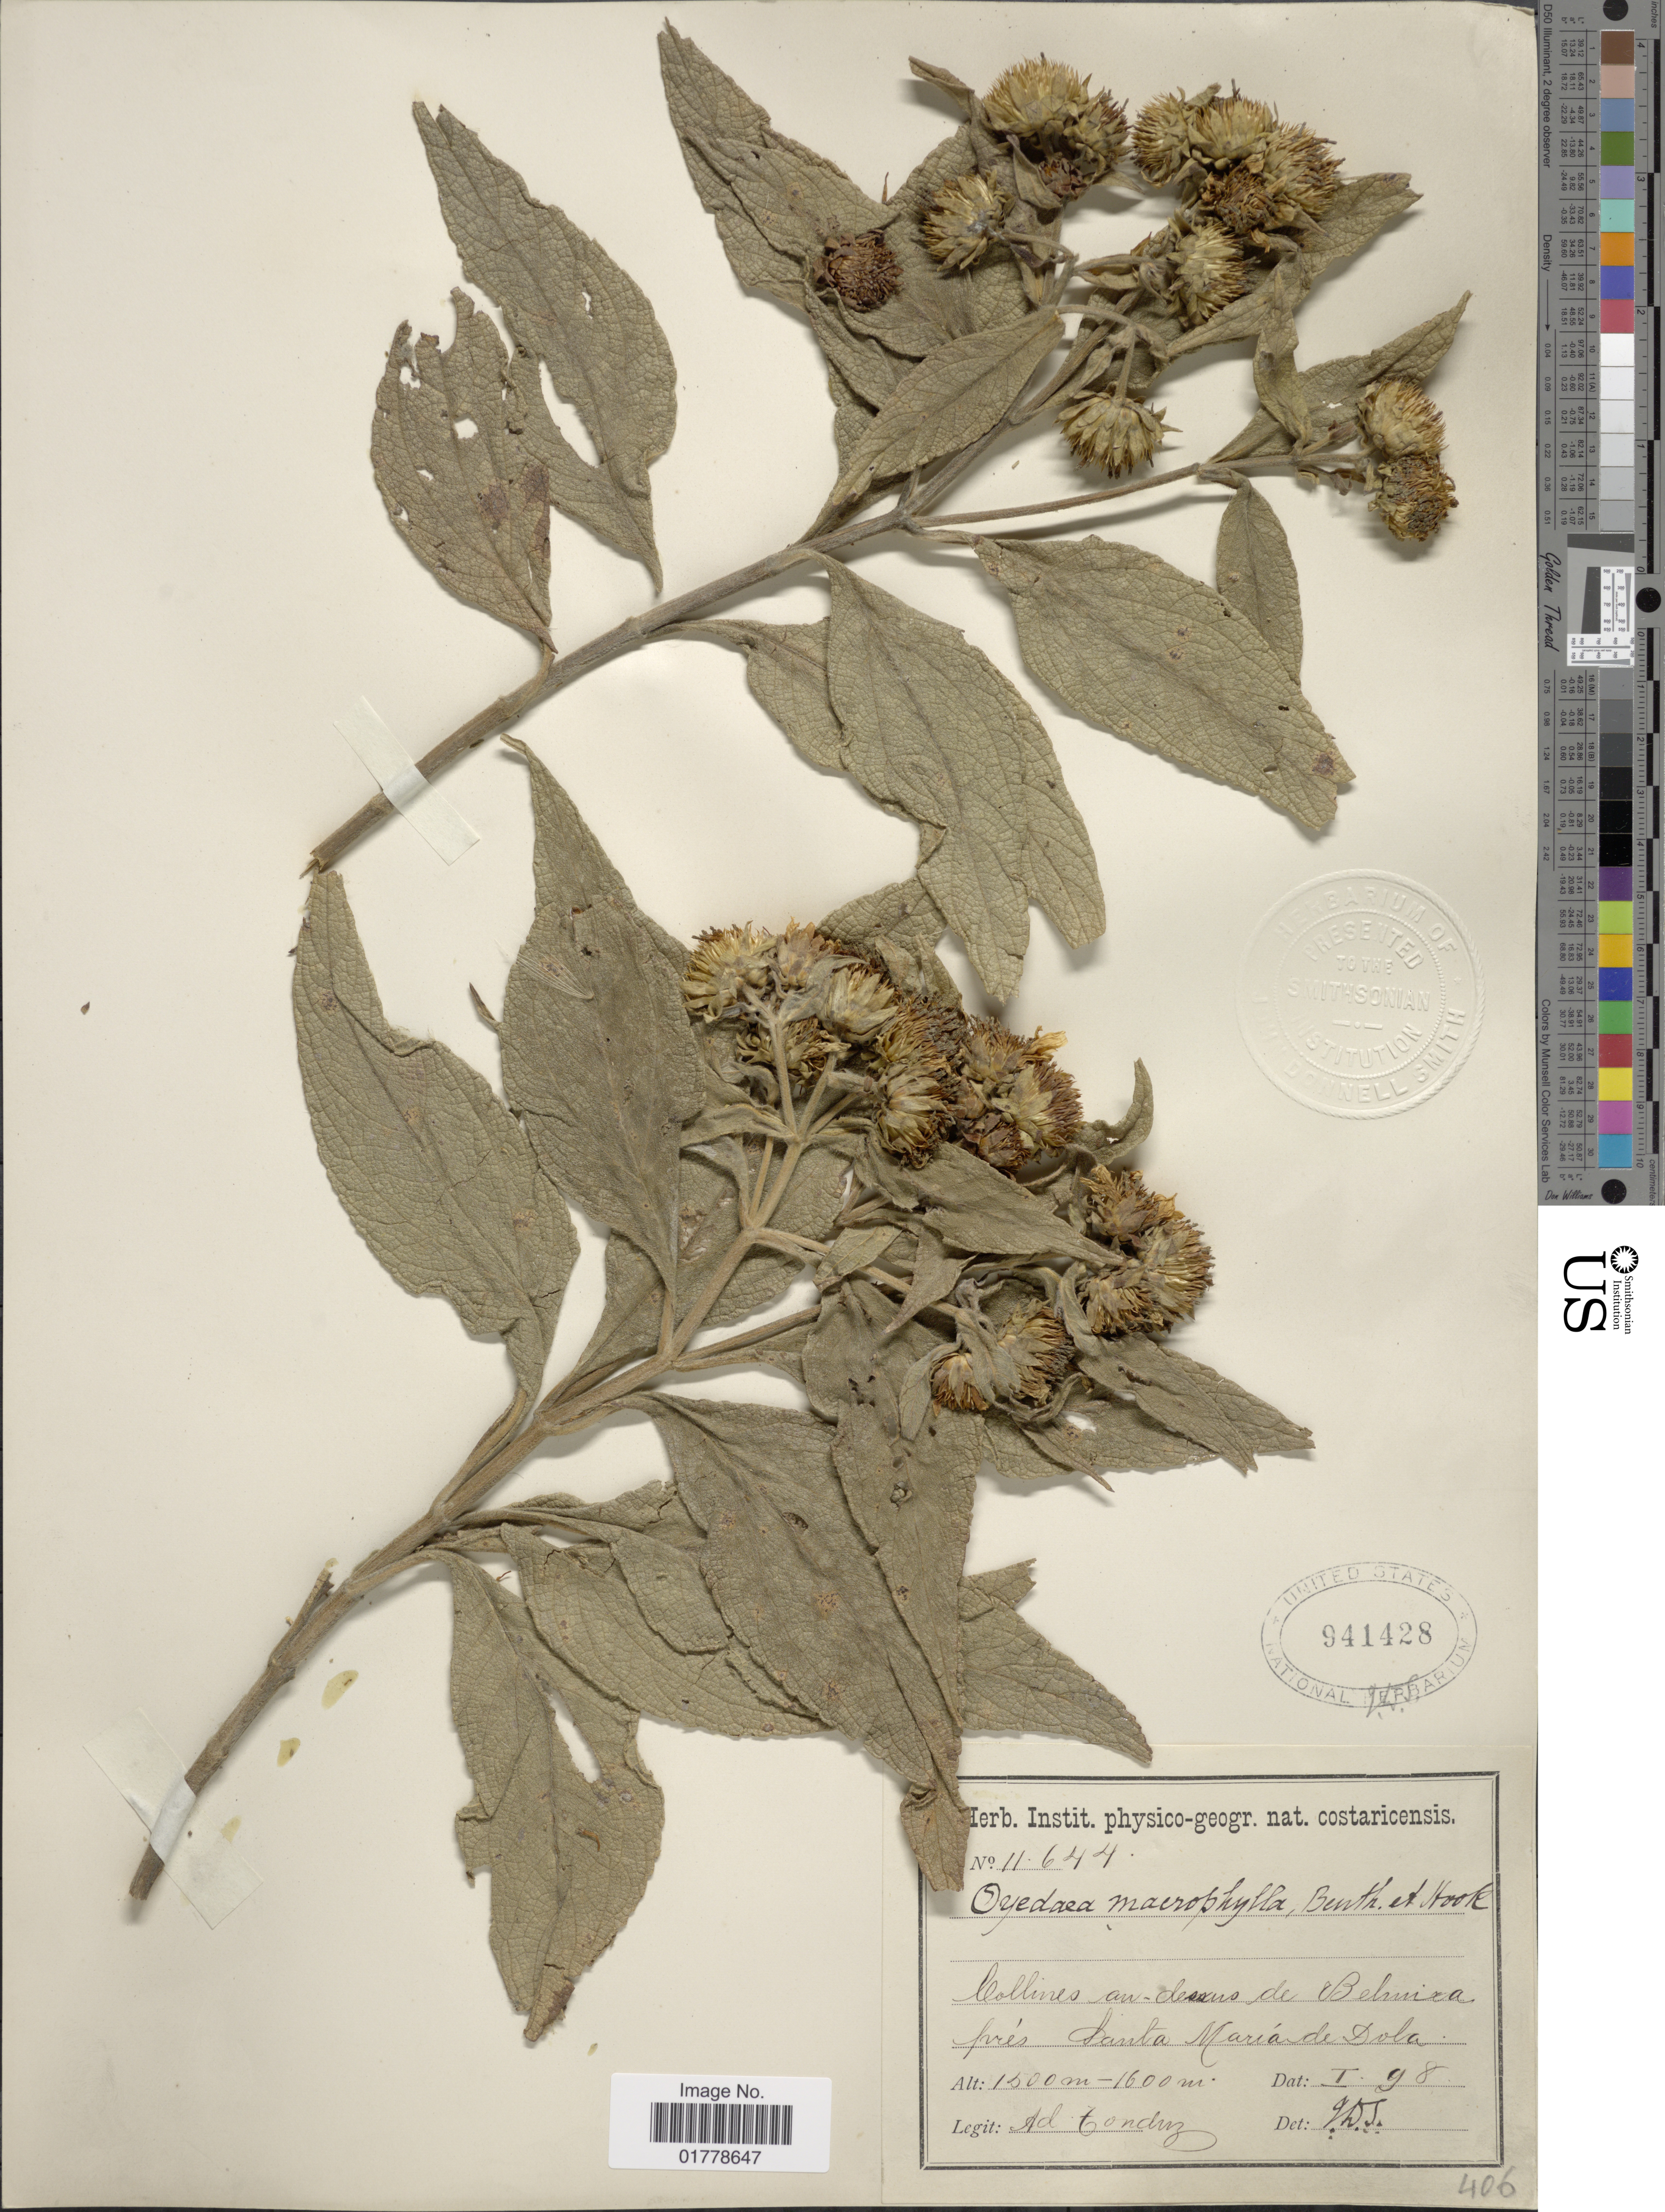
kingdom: Plantae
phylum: Tracheophyta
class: Magnoliopsida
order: Asterales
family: Asteraceae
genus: Oyedaea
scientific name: Oyedaea verbesinoides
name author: DC.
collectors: A. Tonduz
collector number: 11644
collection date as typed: Transcribed d/m/y: /1/98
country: Costa Rica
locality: Collines au-dessus de Belmira, près Santa María de Dola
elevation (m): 1500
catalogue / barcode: US 941428